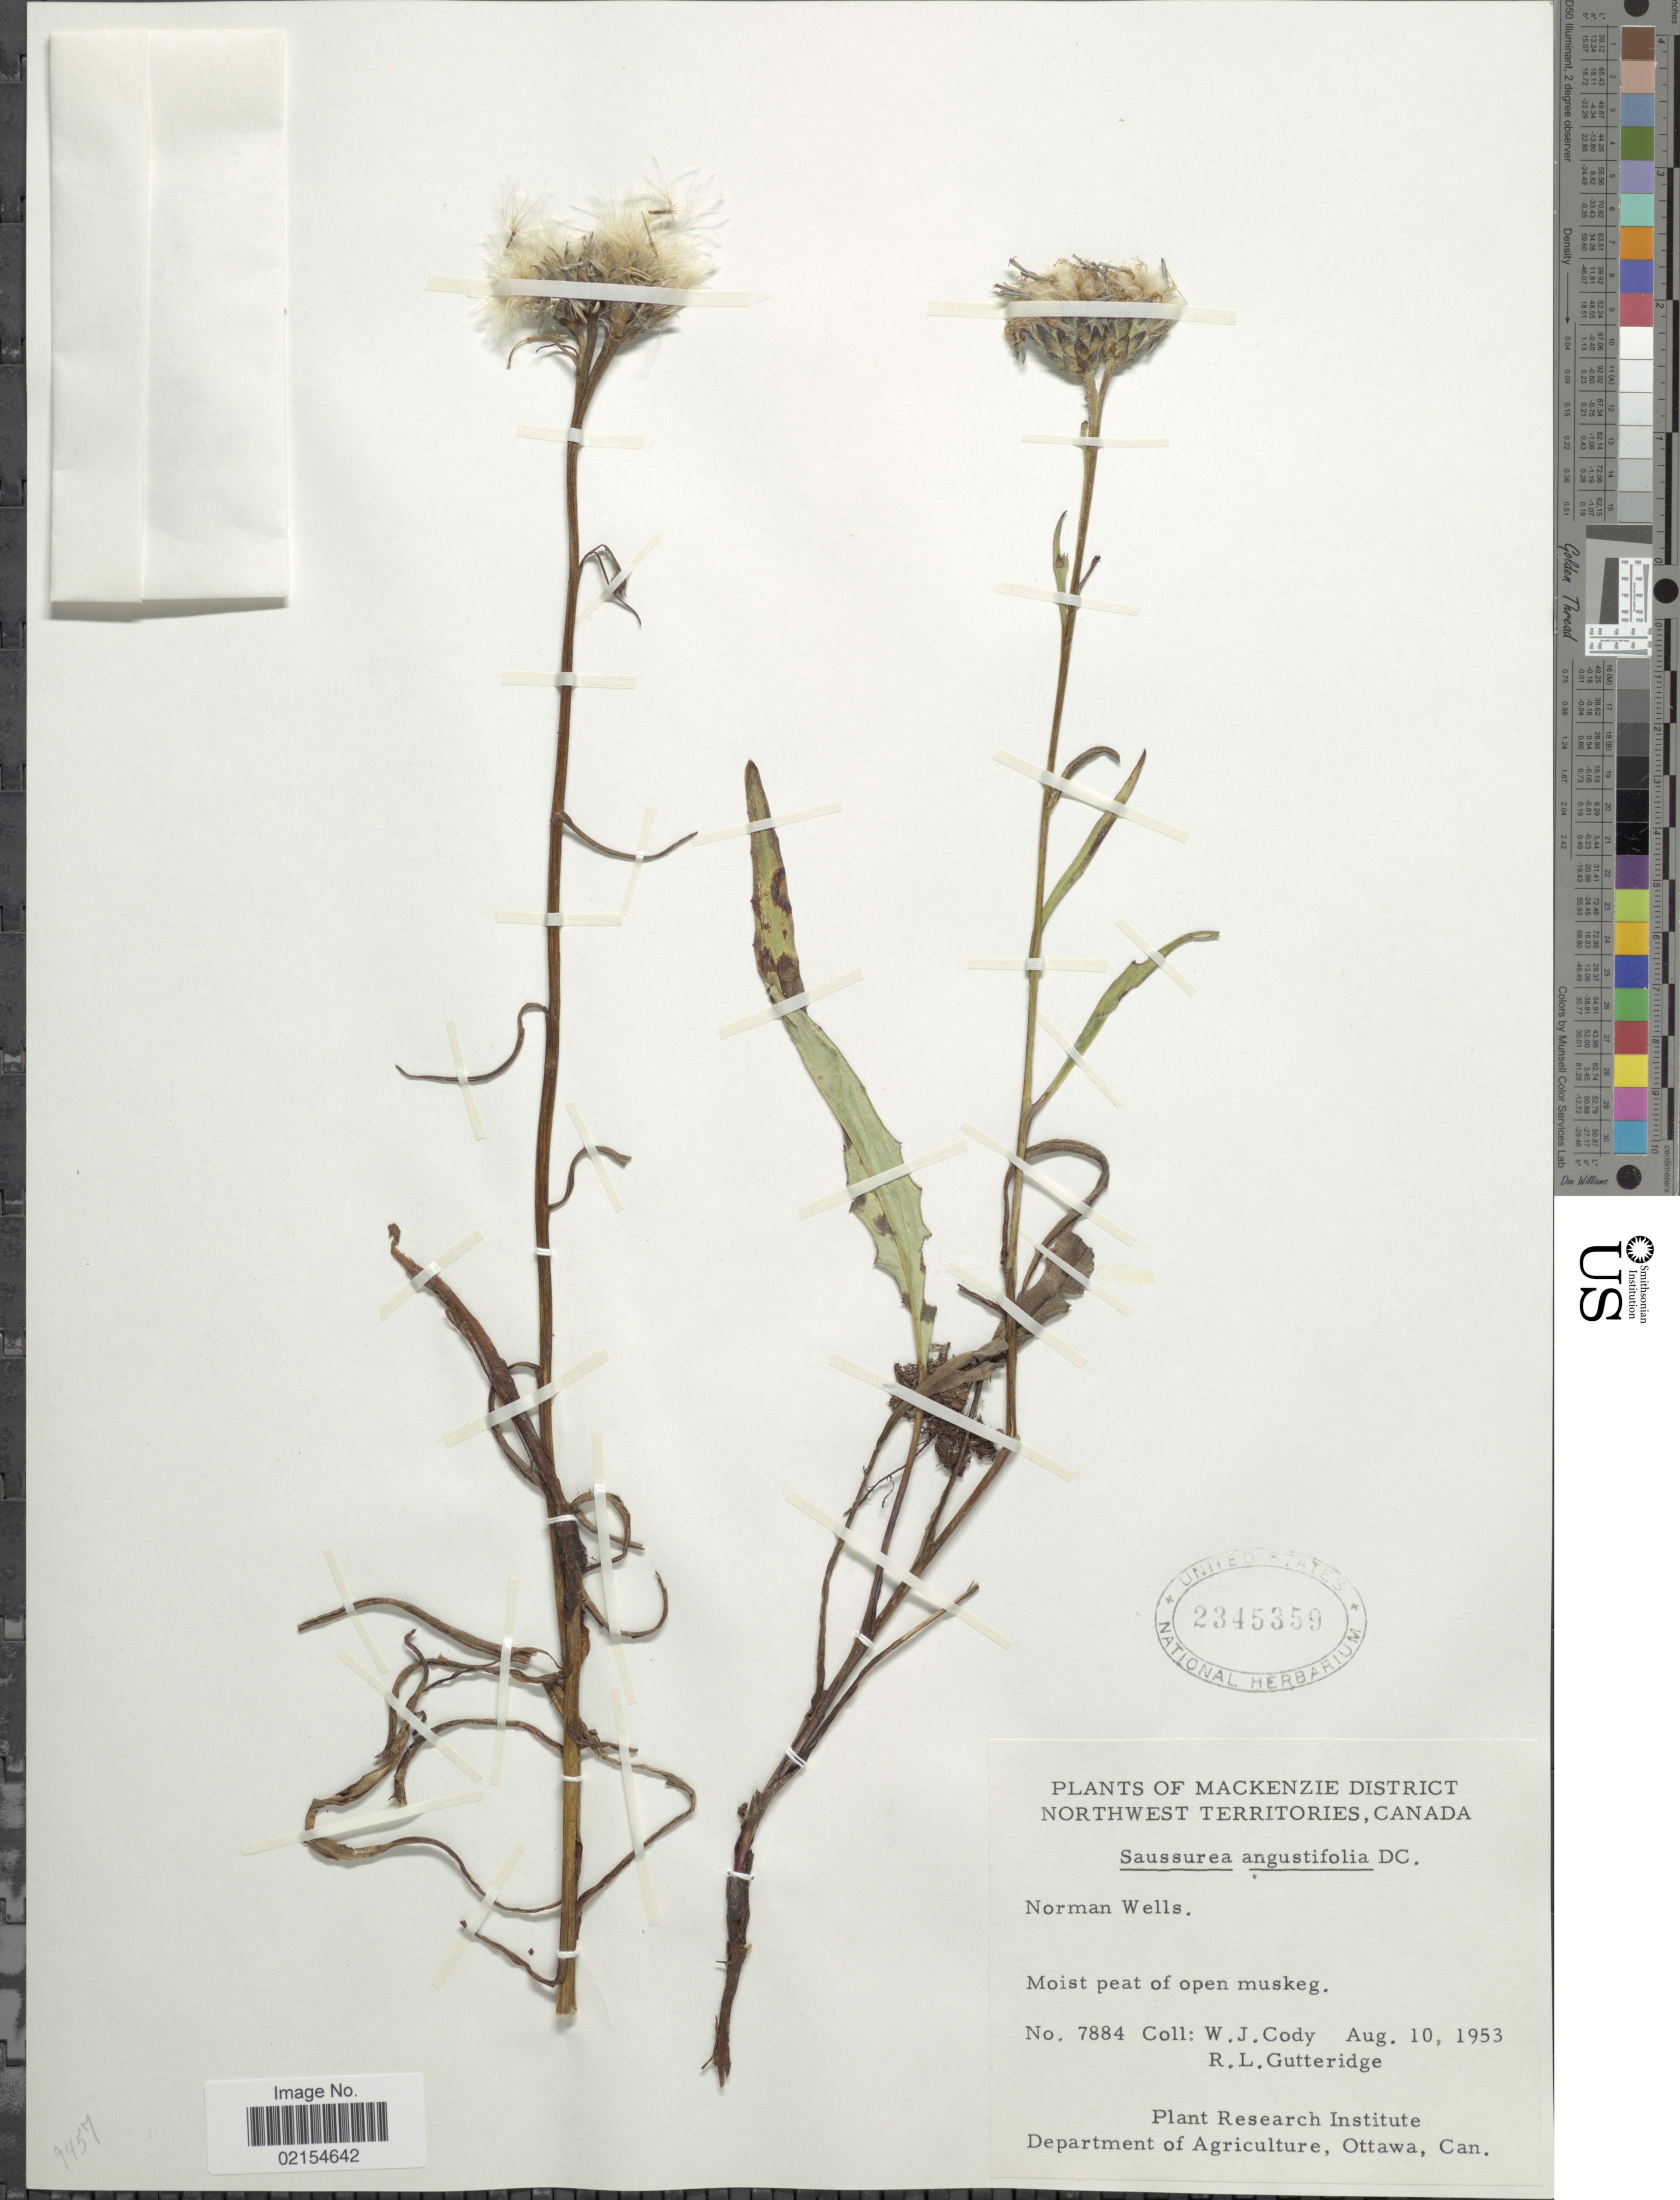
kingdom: Plantae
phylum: Tracheophyta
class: Magnoliopsida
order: Asterales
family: Asteraceae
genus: Saussurea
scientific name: Saussurea angustifolia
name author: (L.) DC.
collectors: W. Cody & R. Gutteridge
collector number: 7884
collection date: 1953-08-10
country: Canada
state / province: Northwest Territories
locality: Mackenzie District, Northwest Territories, Canada, Norman Wells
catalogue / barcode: US 2345359